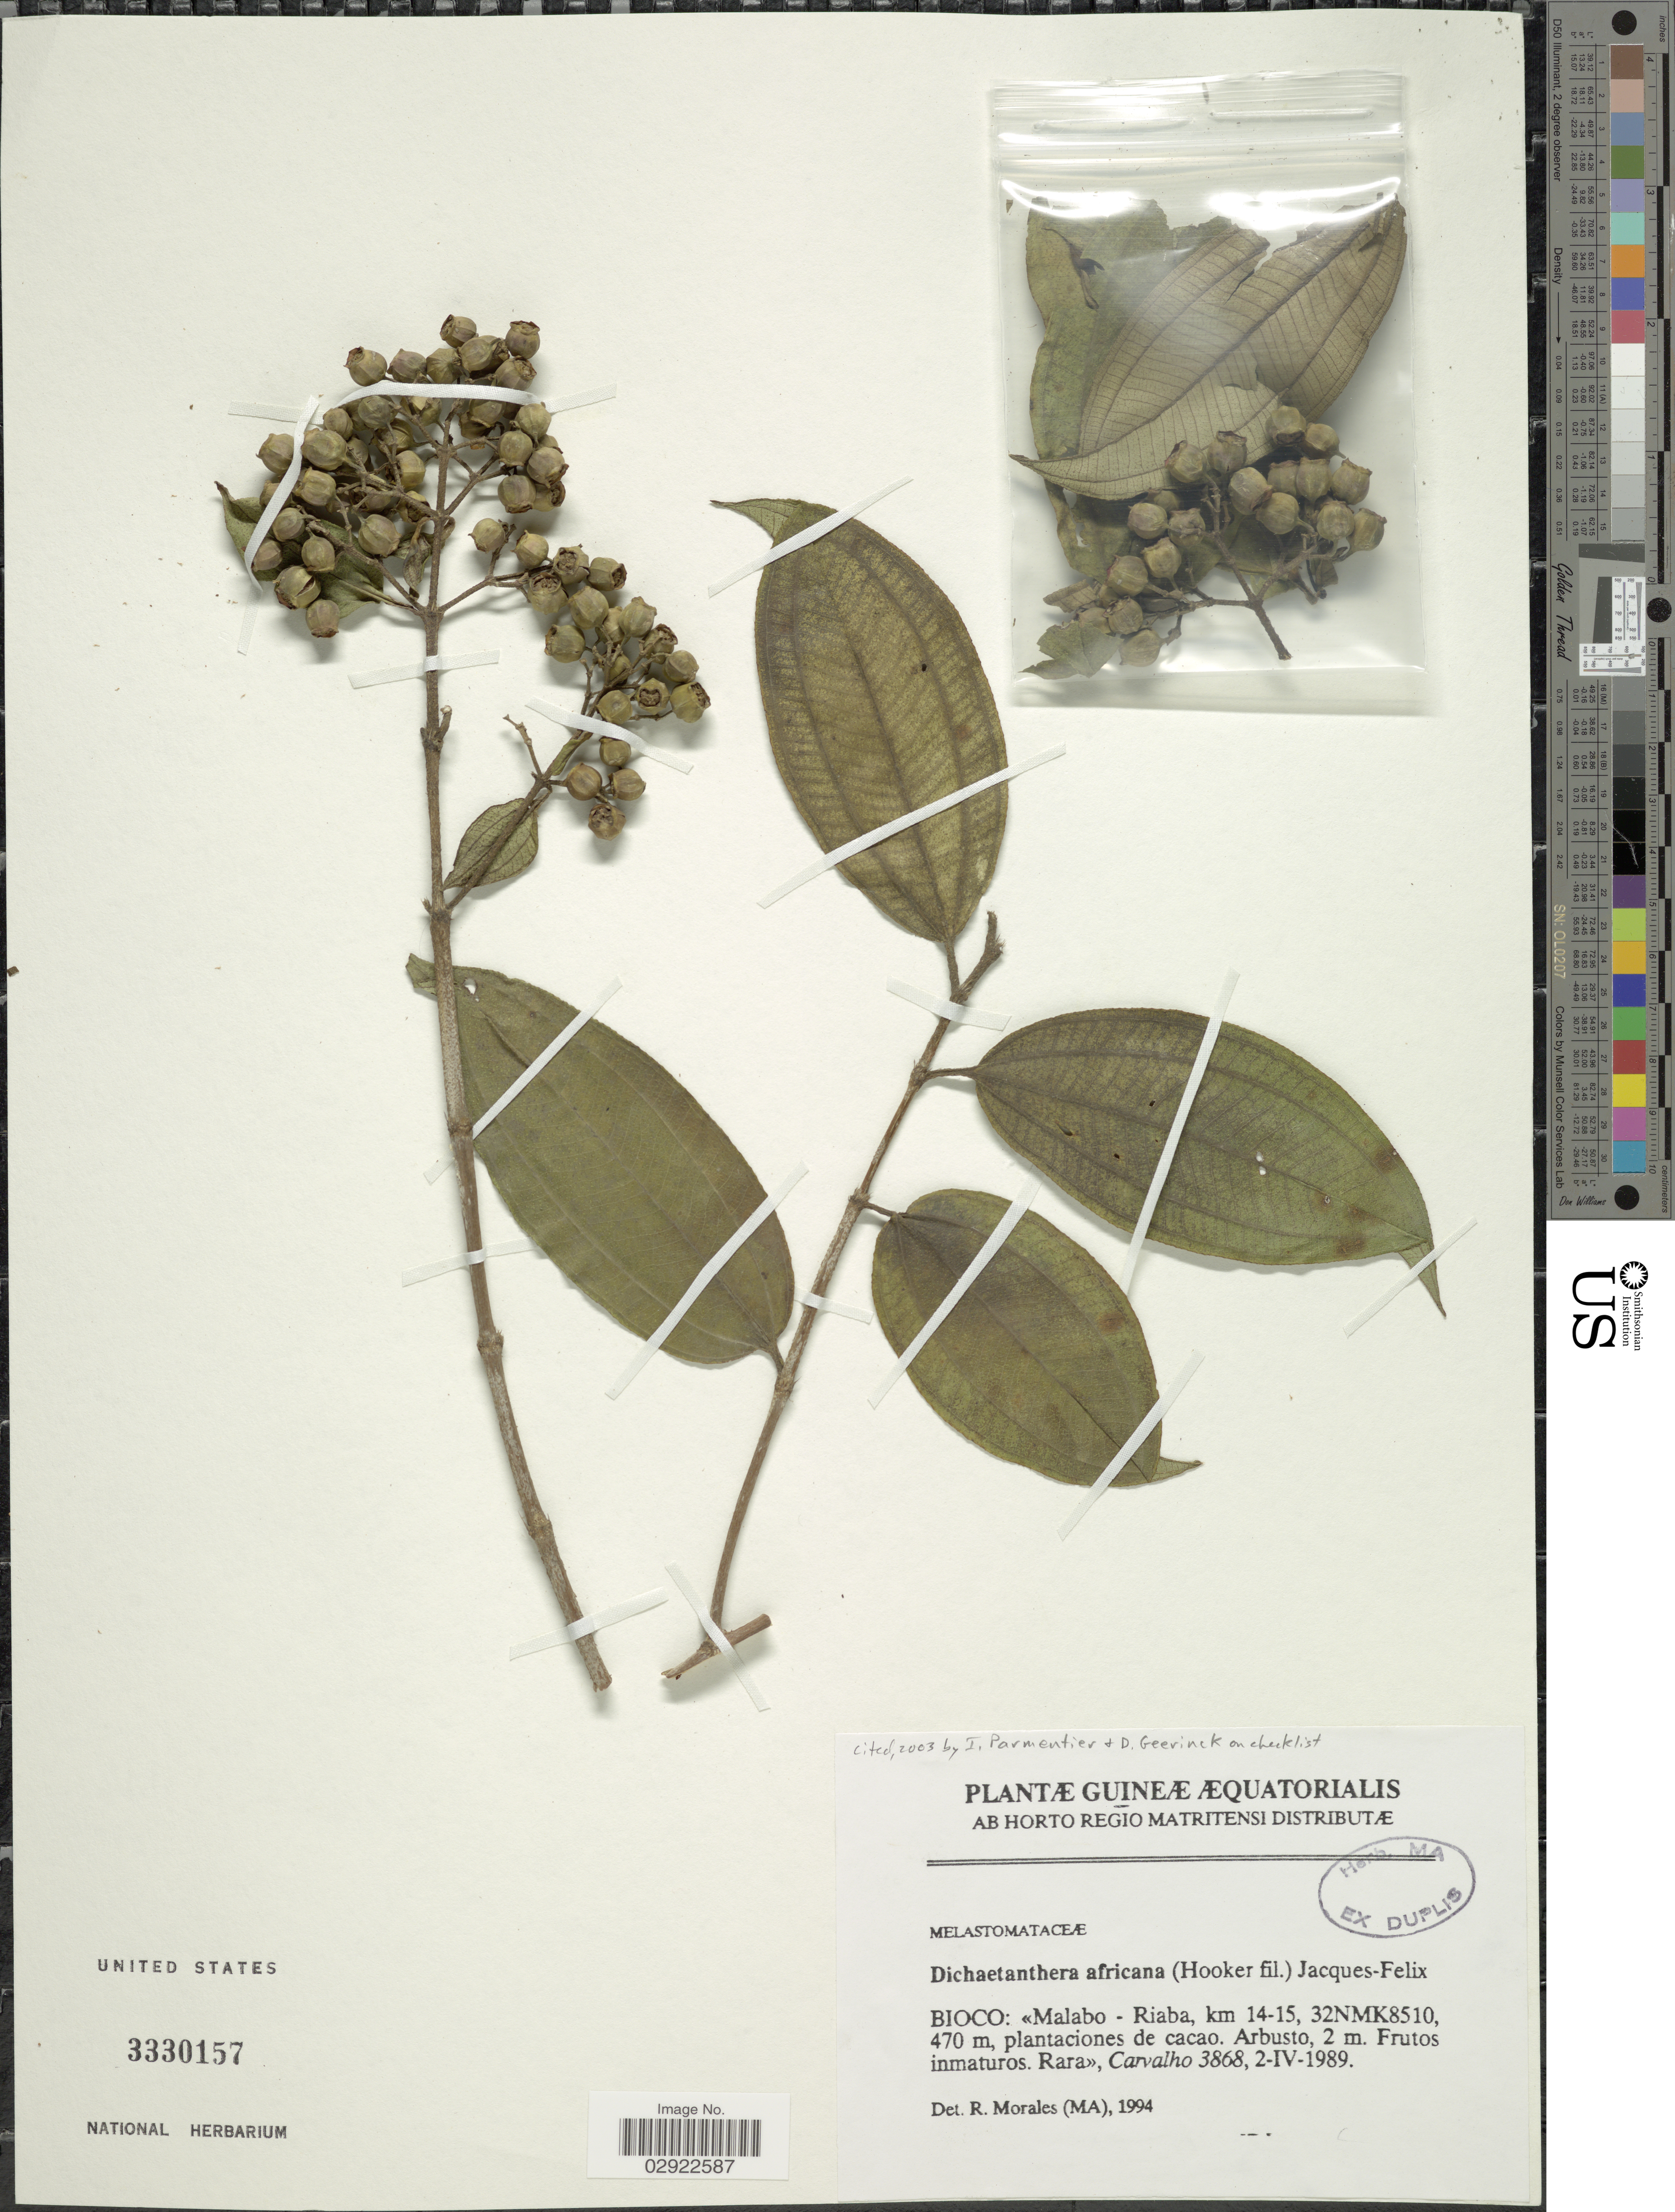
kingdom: Plantae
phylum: Tracheophyta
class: Magnoliopsida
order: Myrtales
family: Melastomataceae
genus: Dichaetanthera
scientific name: Dichaetanthera africana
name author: (Hook. f.) Jacq.-Fél.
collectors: Carvalho, --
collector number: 3868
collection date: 1989-04-02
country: Equatorial Guinea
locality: Bioco: Malabo - Riaba, km 14-15, 32NMK8510.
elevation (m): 470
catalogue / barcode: US 3330157